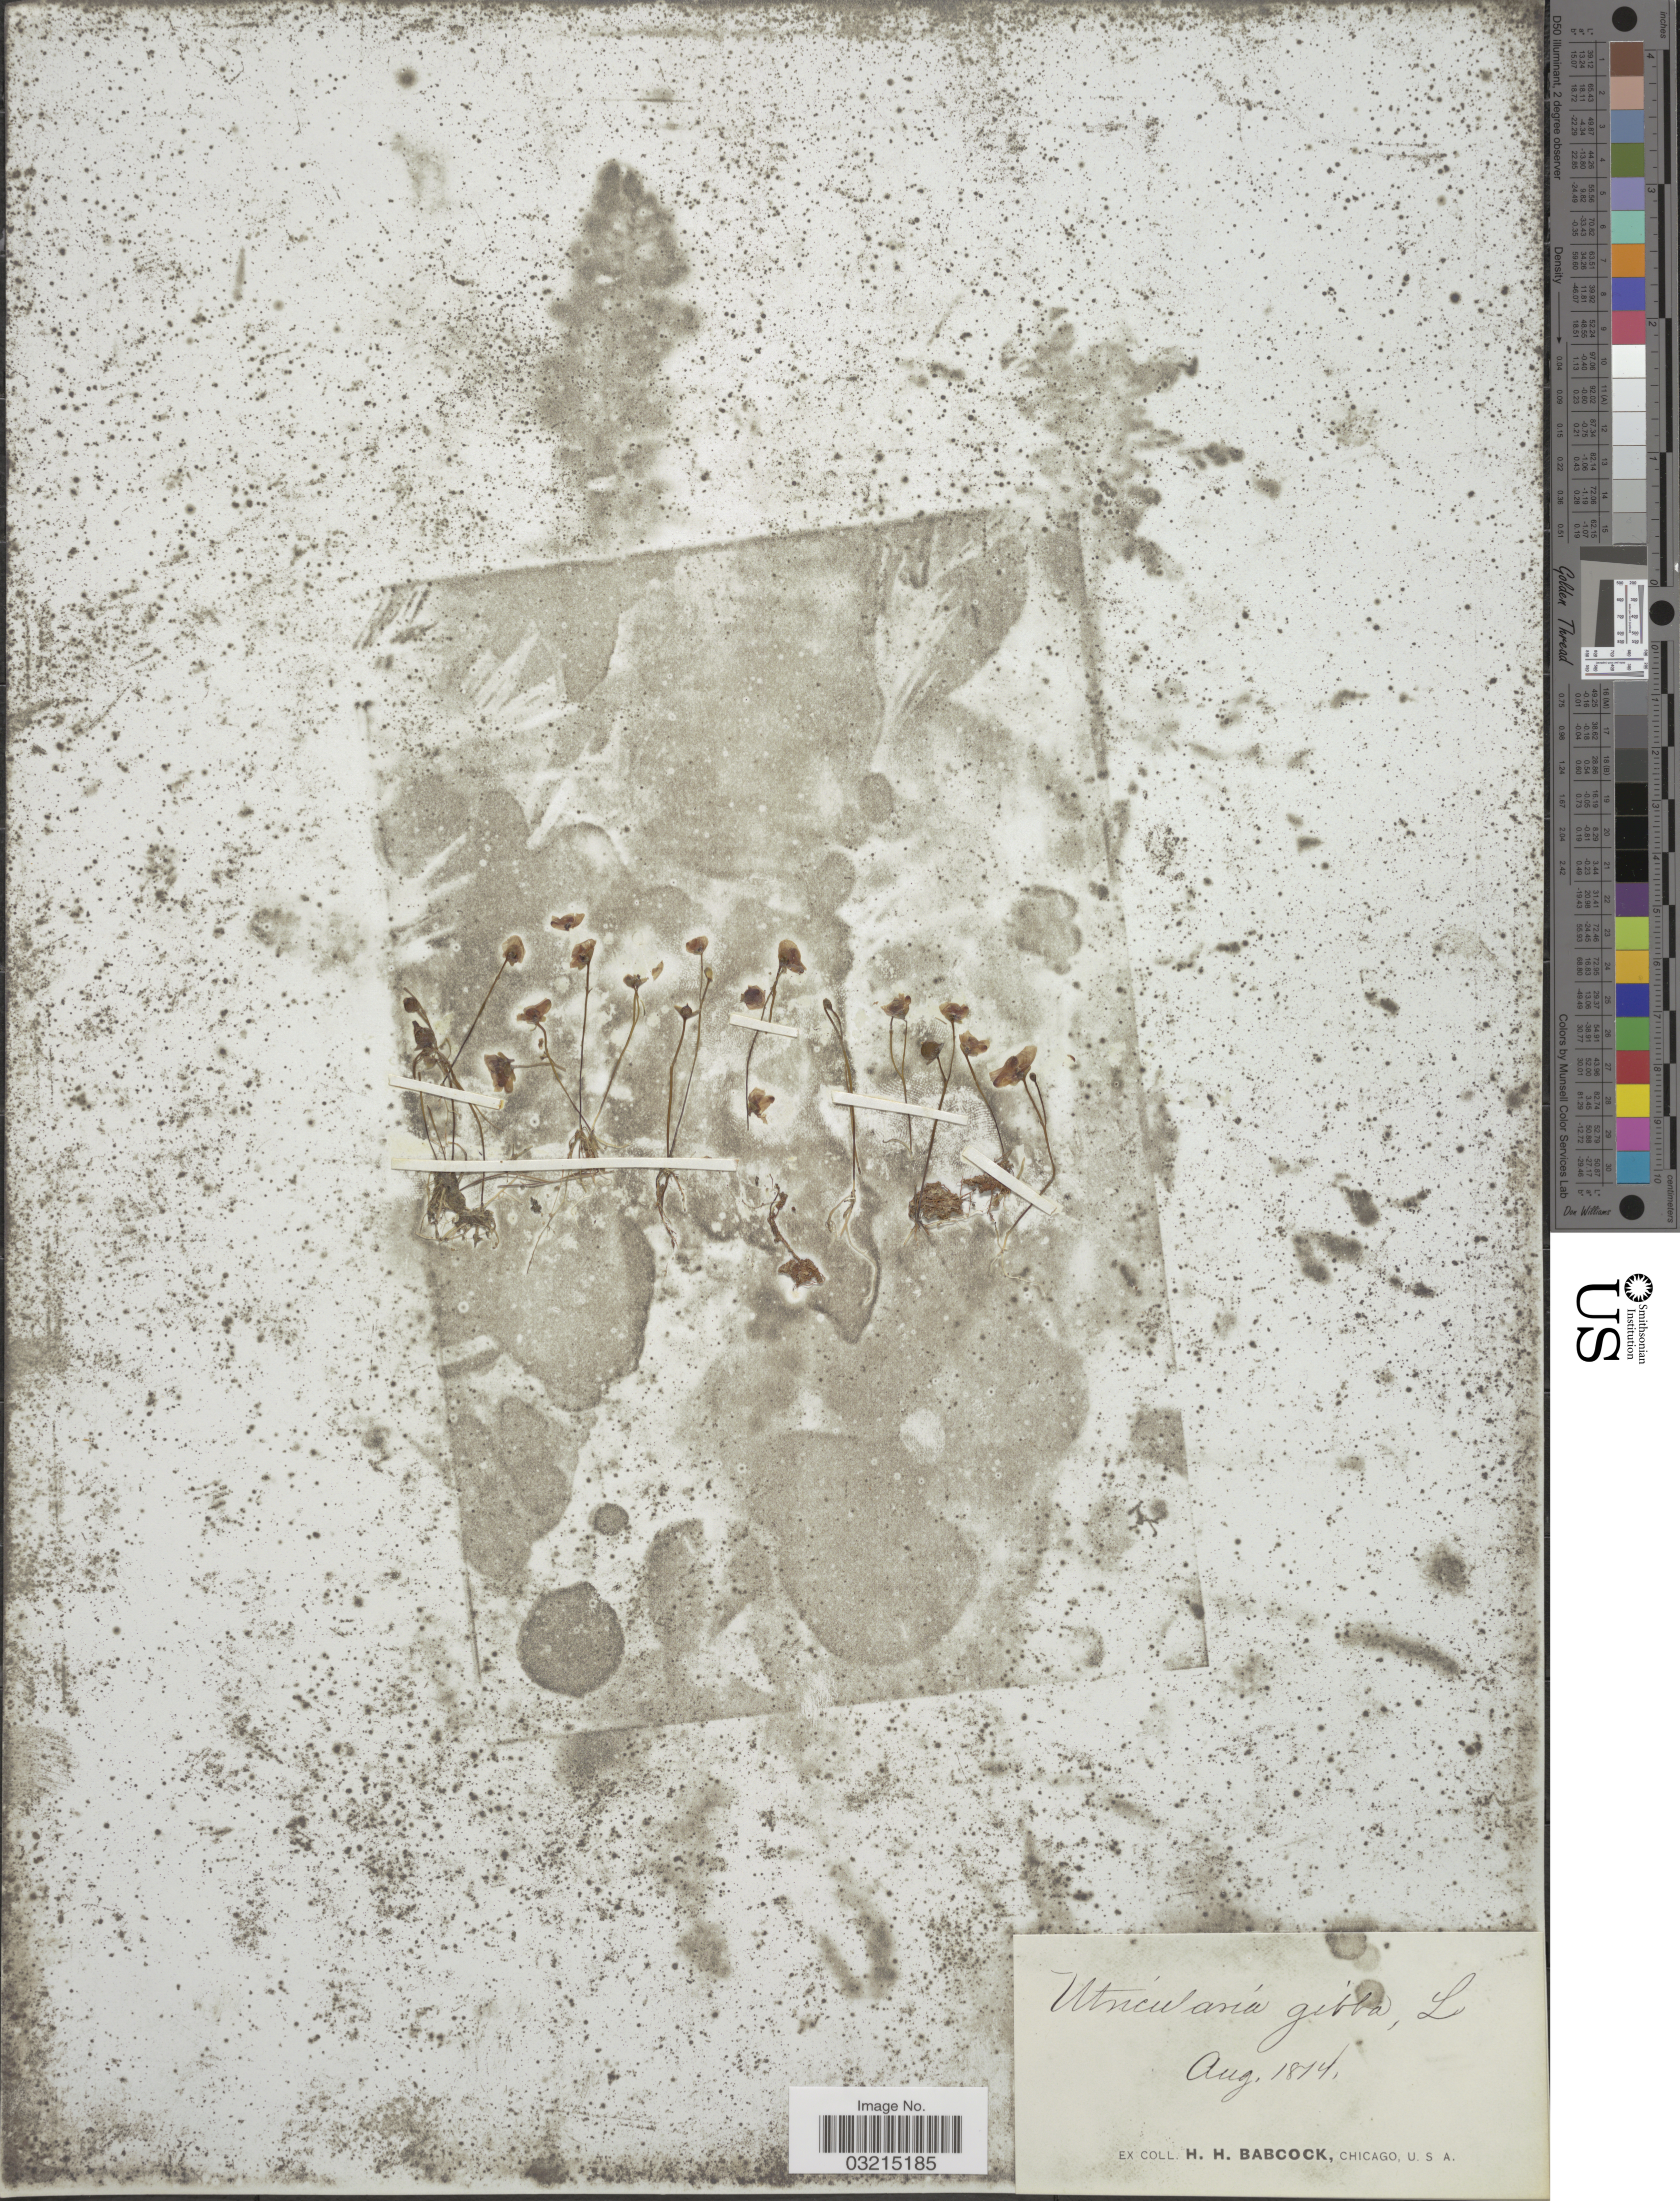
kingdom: Plantae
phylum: Tracheophyta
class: Magnoliopsida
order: Lamiales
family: Lentibulariaceae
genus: Utricularia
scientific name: Utricularia gibba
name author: L.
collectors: H. Babcock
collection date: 1874-08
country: United States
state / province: Illinois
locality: Chicago.